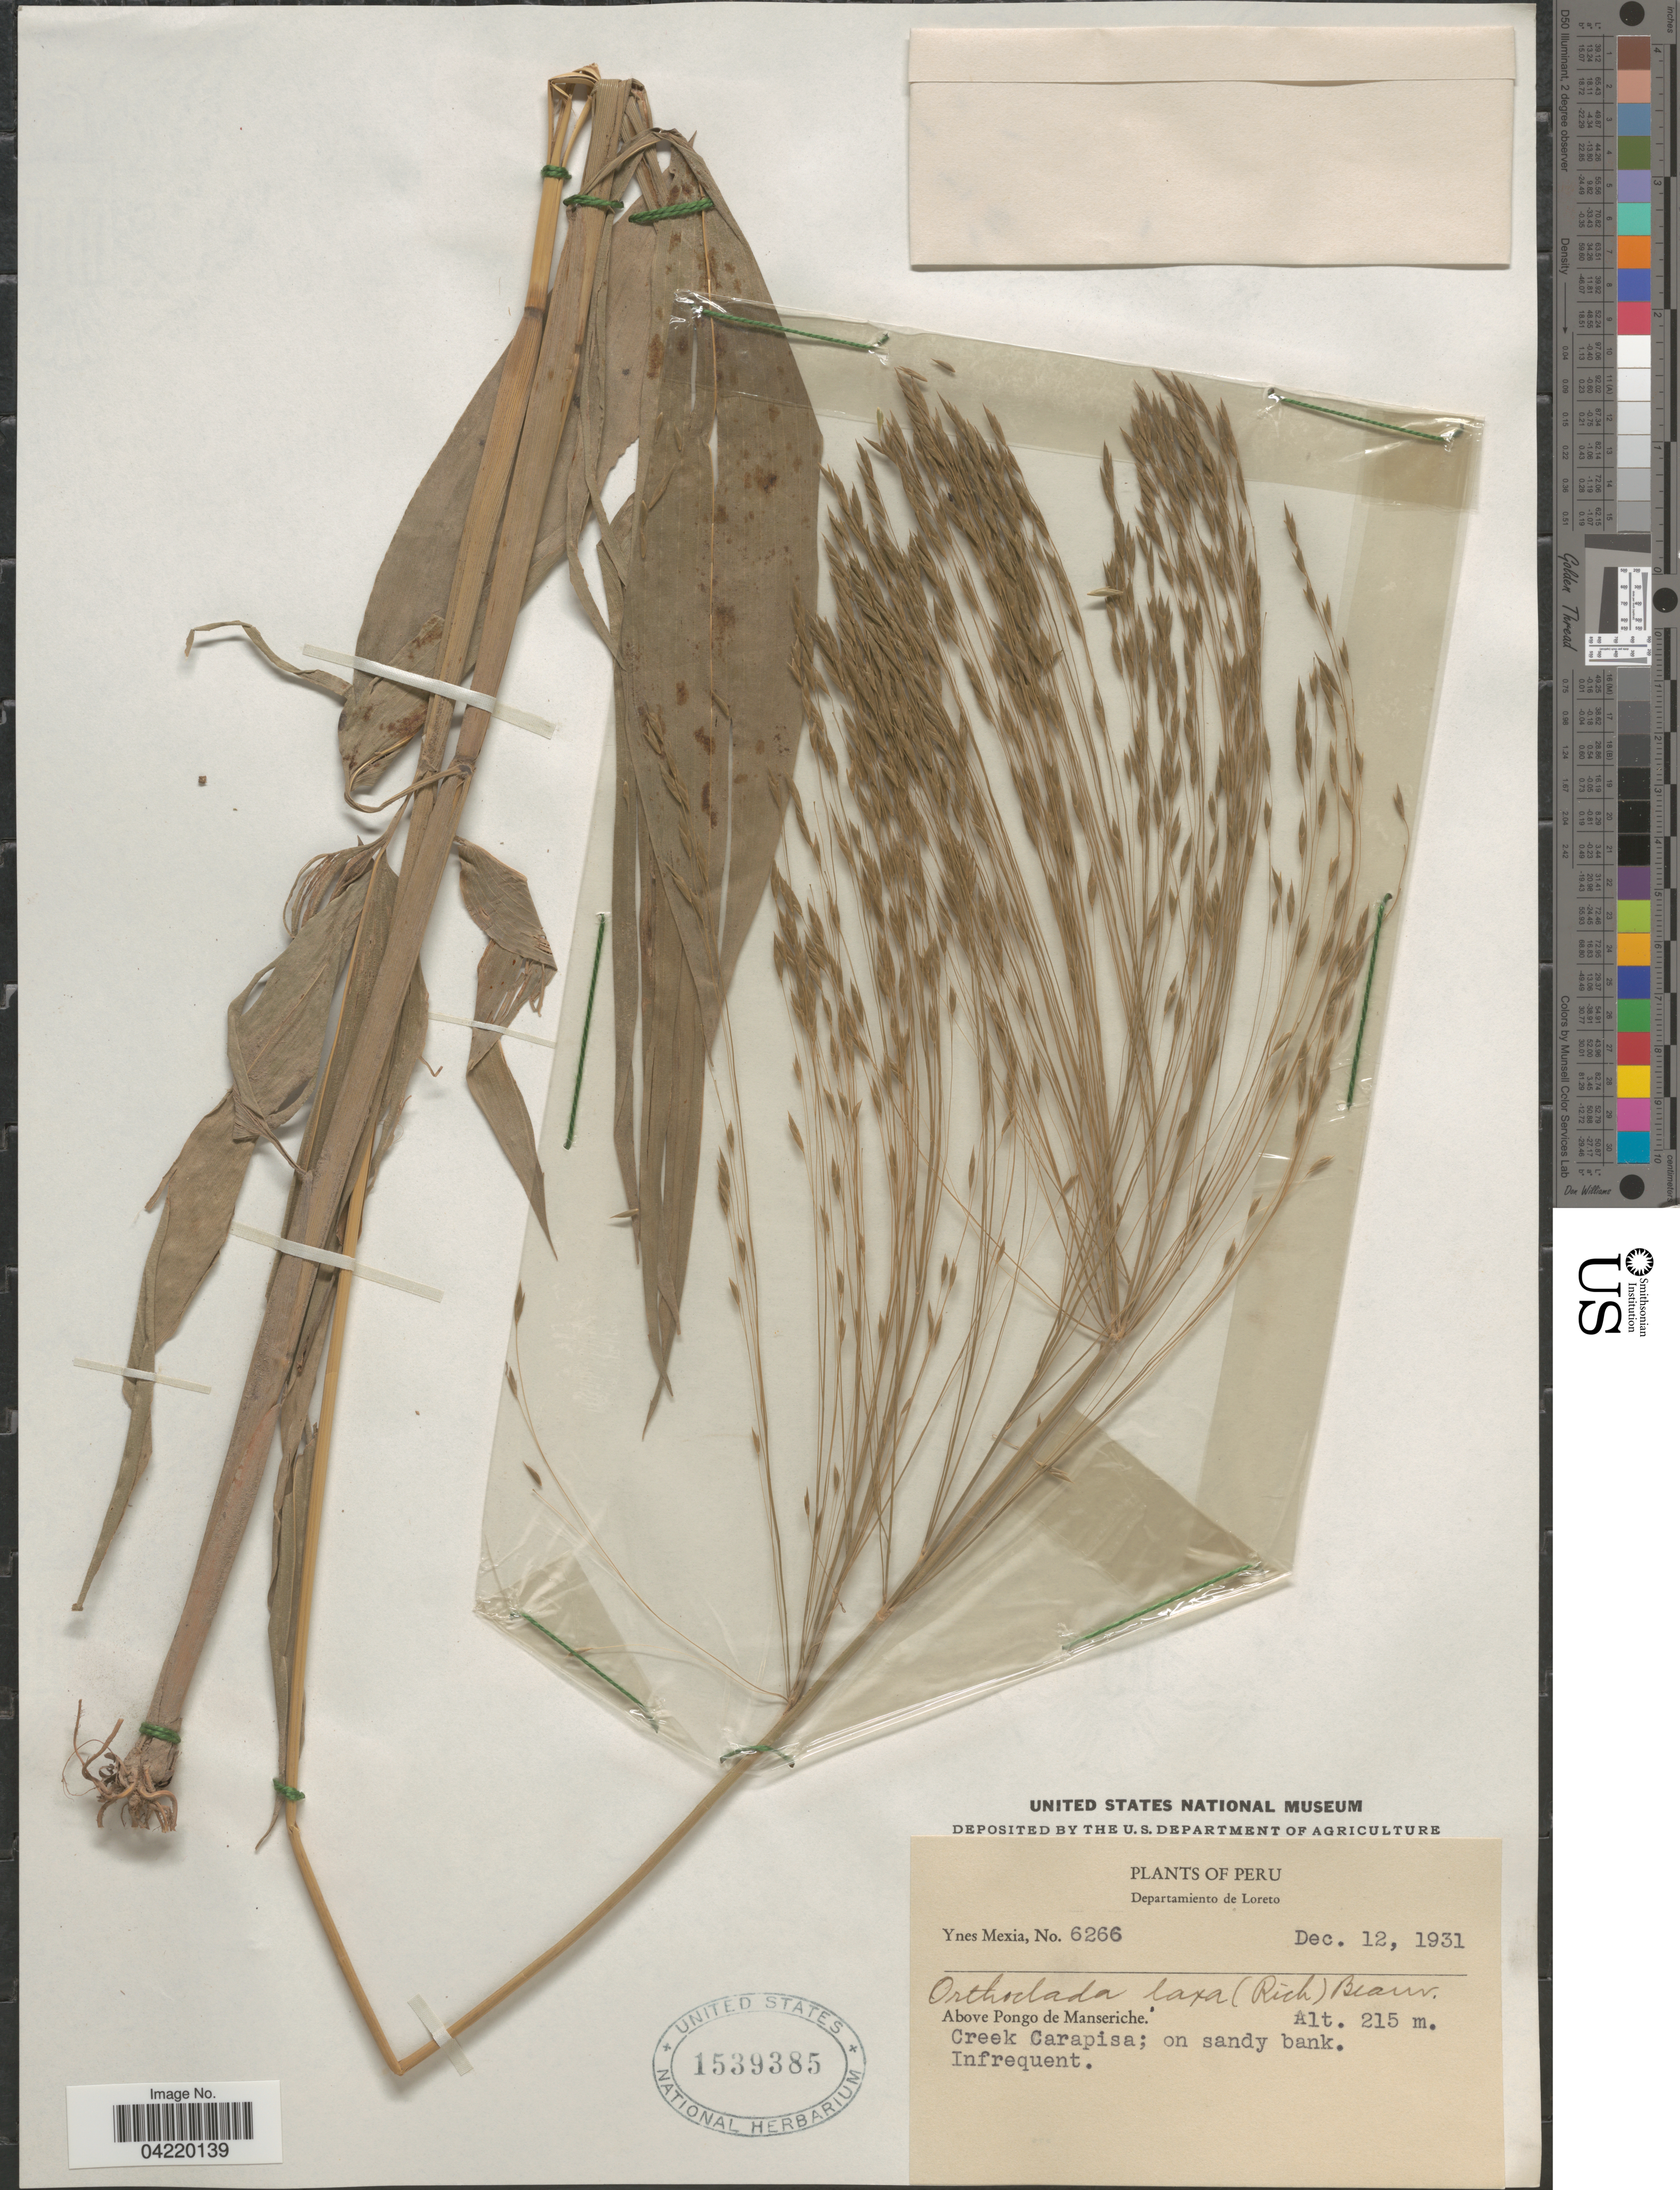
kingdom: Plantae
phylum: Tracheophyta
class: Liliopsida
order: Poales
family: Poaceae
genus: Orthoclada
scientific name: Orthoclada laxa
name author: P. Beauv.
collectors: Y. Mexia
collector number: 6266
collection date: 1931-12-12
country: Peru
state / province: Loreto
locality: Departamento de Loreto. Above Pongo de Manseriche. Creek Carapisa; on sandy bank.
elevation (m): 215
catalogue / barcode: US 1539385